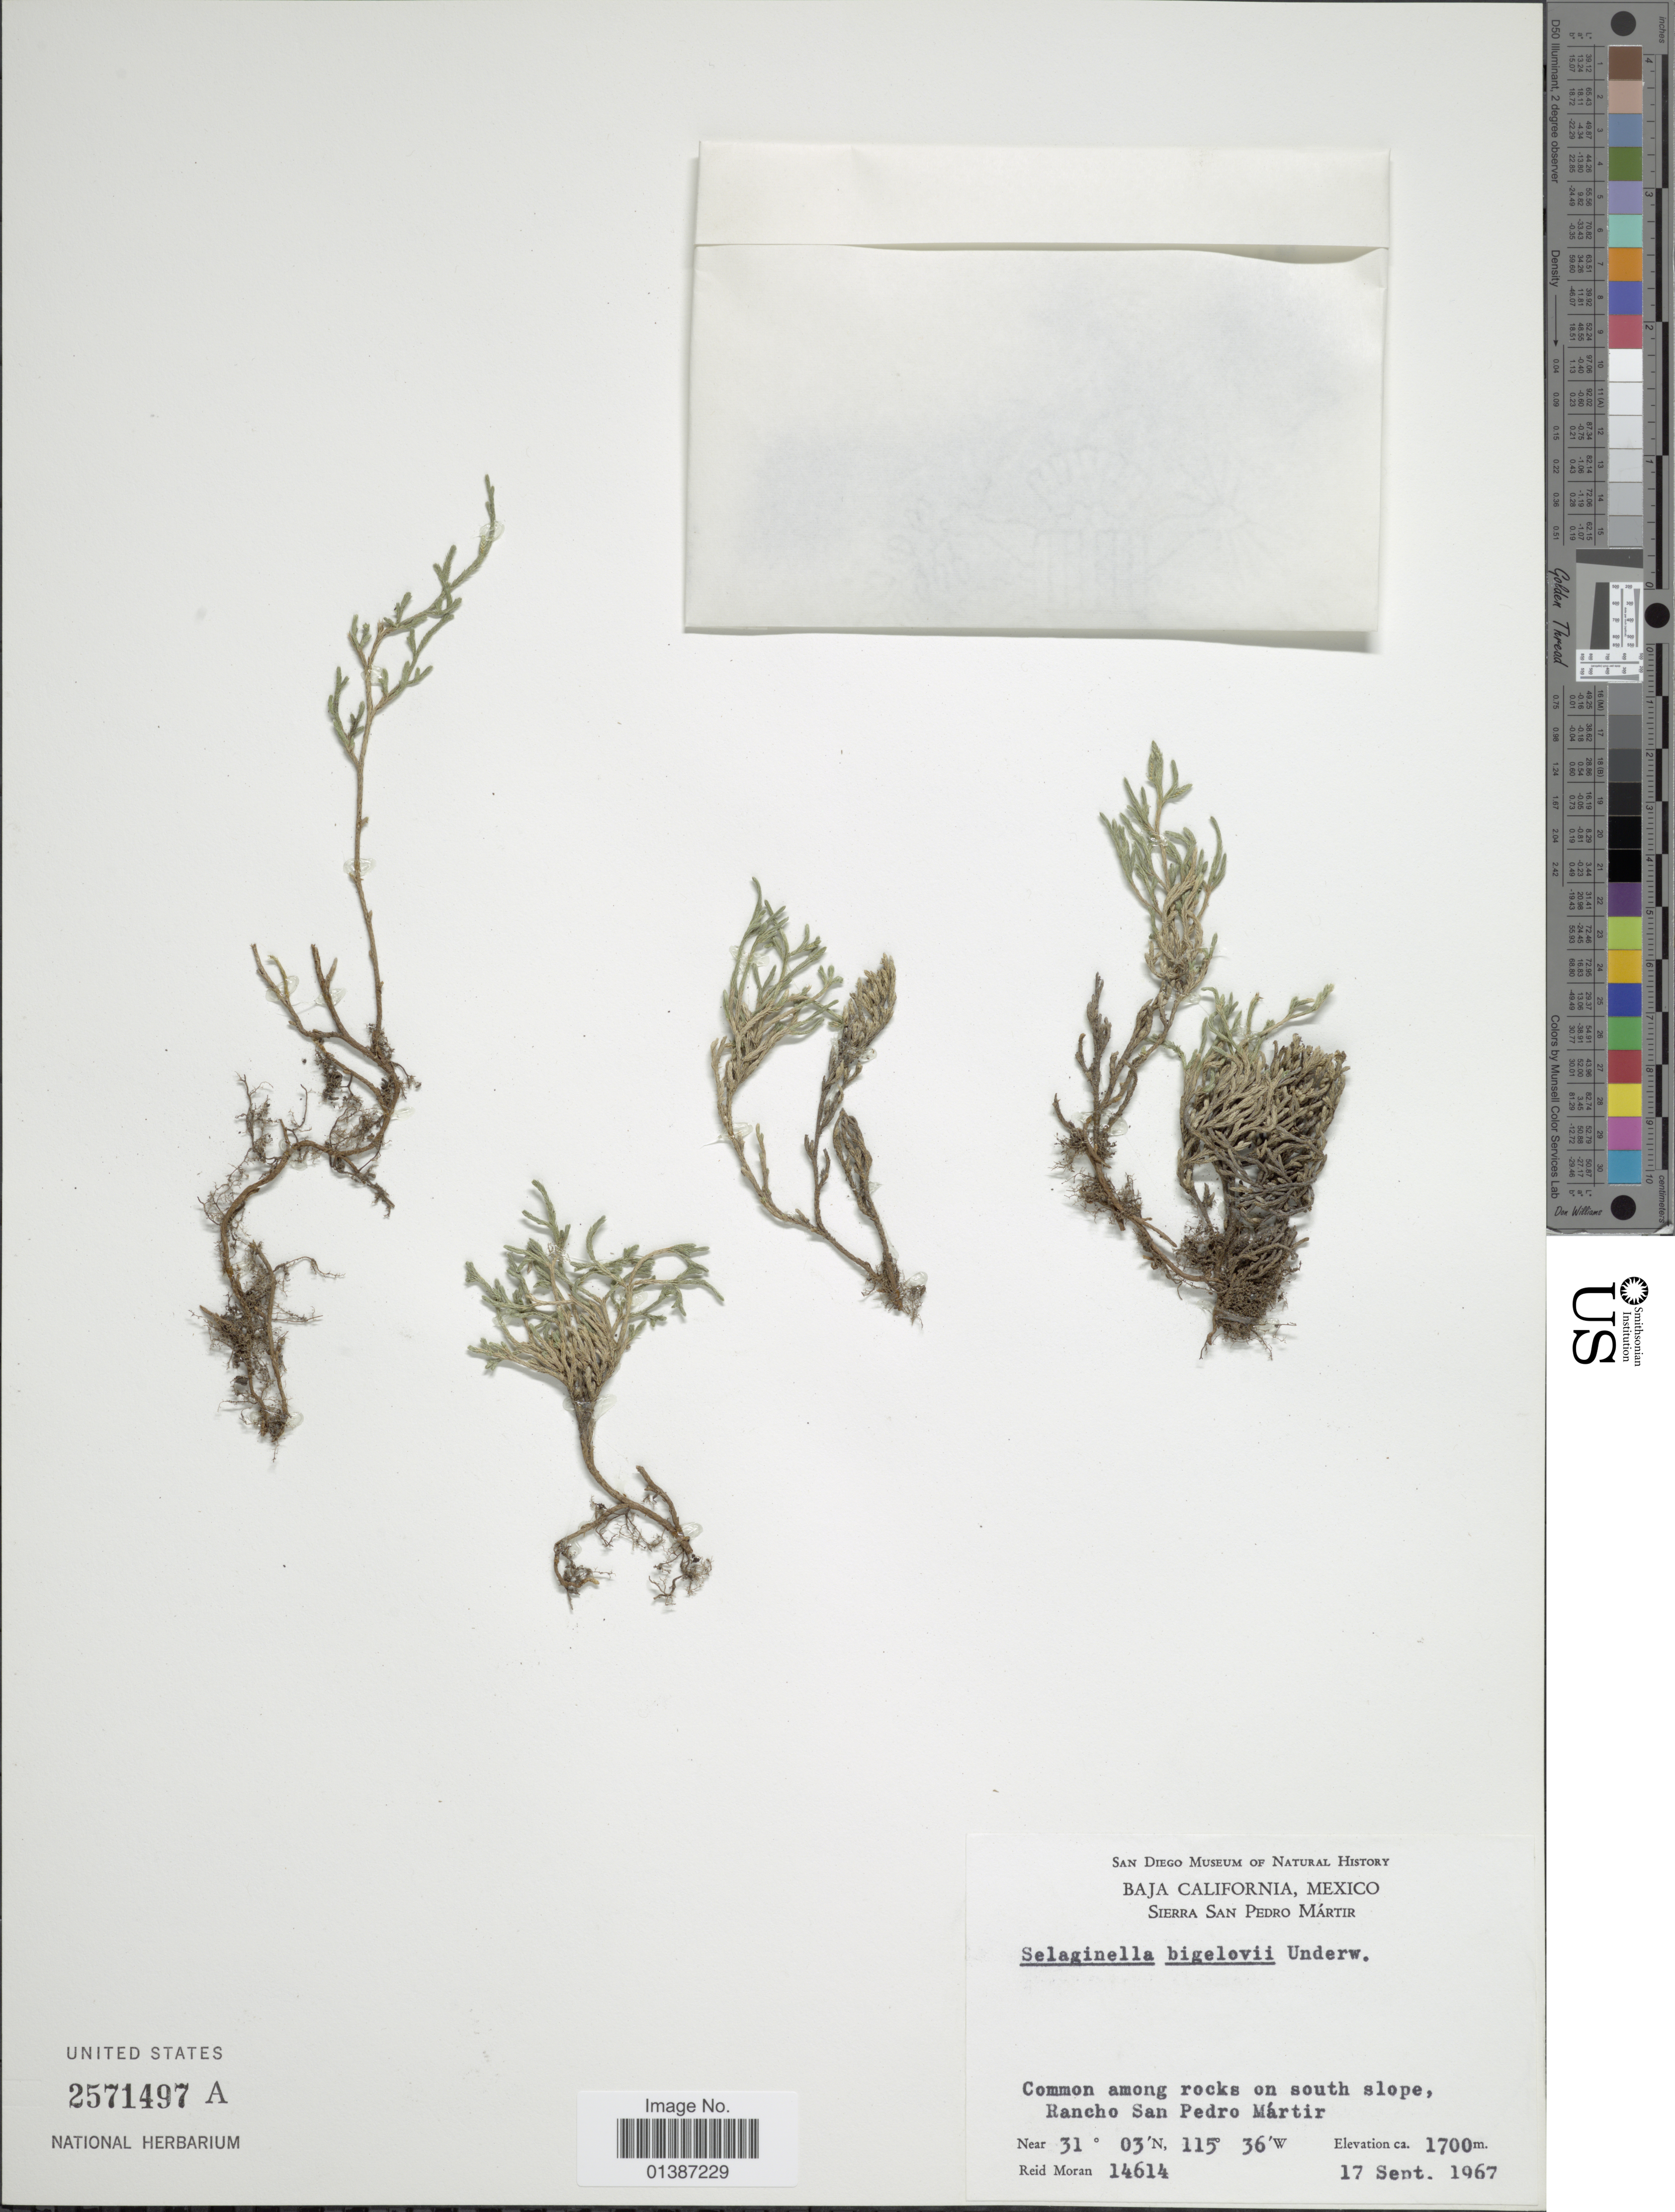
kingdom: Plantae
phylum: Tracheophyta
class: Lycopodiopsida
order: Selaginellales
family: Selaginellaceae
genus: Selaginella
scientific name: Selaginella bigelovii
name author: Underw.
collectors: R. Moran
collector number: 14614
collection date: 1967-09-17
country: Mexico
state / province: Baja California Norte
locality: Sierra San Pedro Mártir, Common among rocks on south slope, Rancho San pedro Mártir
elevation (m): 1700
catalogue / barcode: US 2571497A